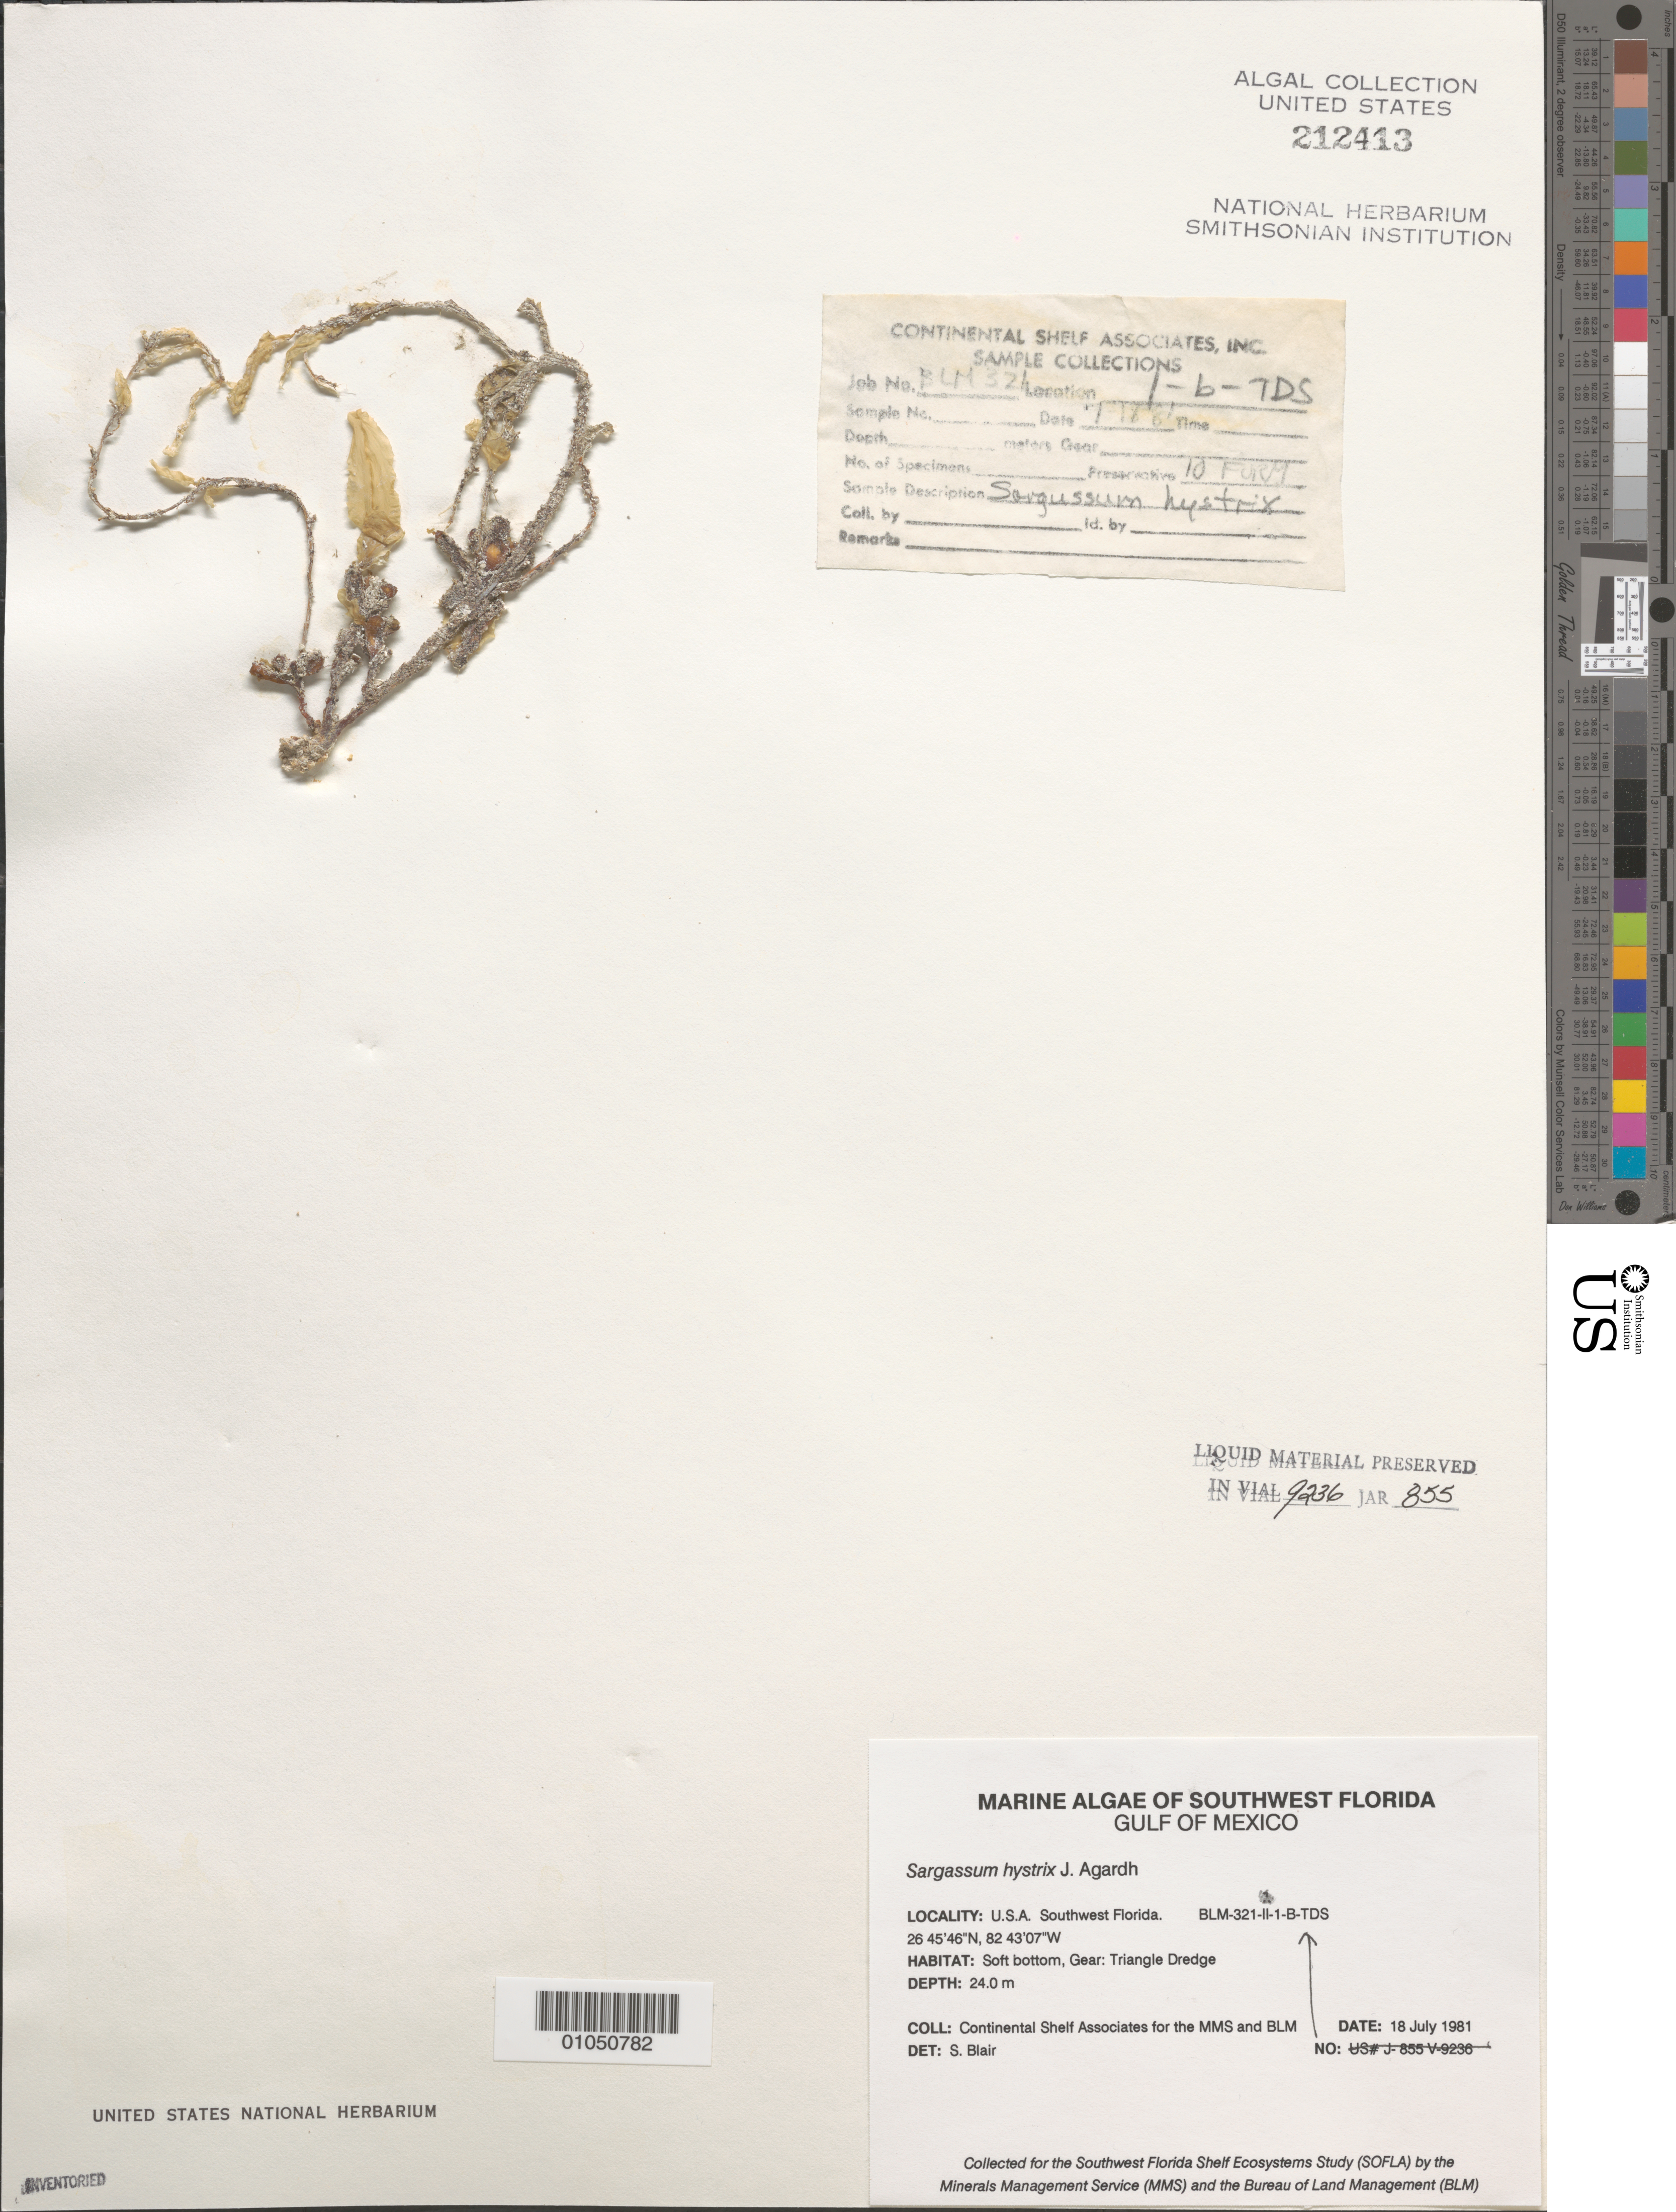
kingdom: Chromista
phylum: Ochrophyta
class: Phaeophyceae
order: Fucales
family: Sargassaceae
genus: Sargassum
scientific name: Sargassum hystrix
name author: J. Agardh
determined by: Blair, S. M.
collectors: Continental Shelf Associates for the MMS/BLM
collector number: BLM-321-II-1-B-TDS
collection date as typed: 18 Jul 1981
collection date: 1981-07-18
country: United States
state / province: Florida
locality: Gulf of Mexico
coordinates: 26 45'46"N, 82 43'07"W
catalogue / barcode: US 212413